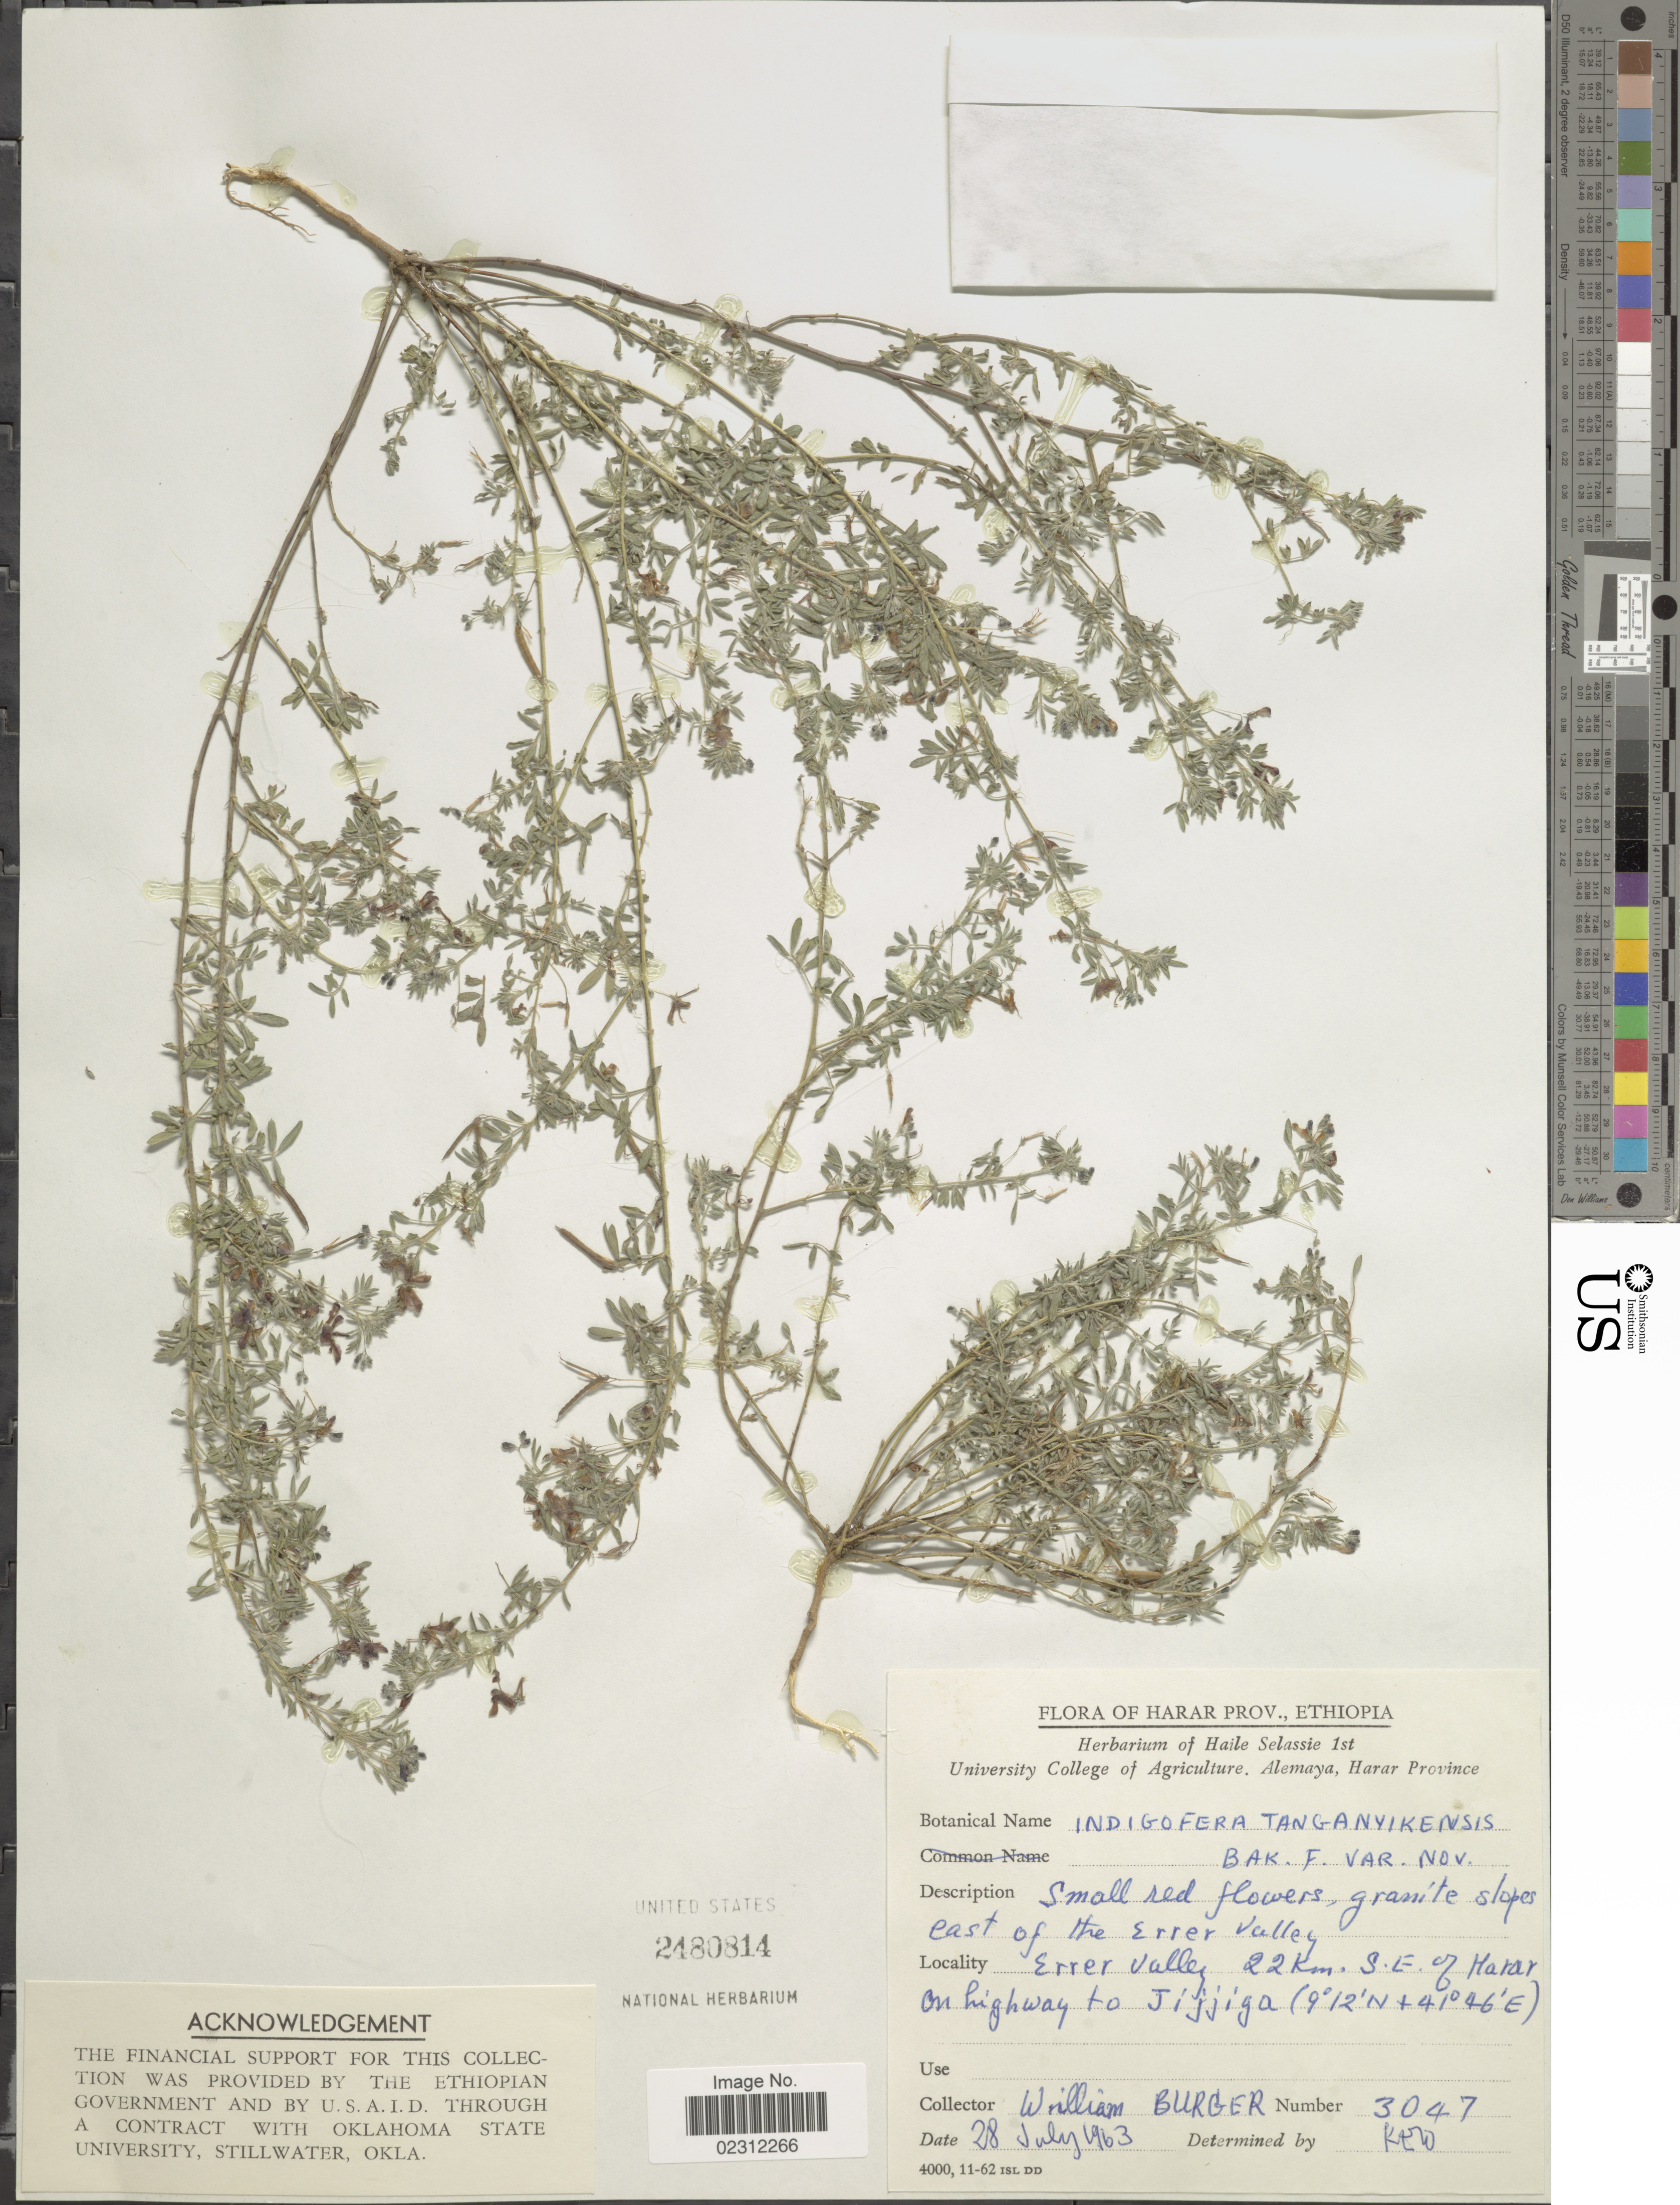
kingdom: Plantae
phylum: Tracheophyta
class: Magnoliopsida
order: Fabales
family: Fabaceae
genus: Indigofera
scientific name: Indigofera tanganyikensis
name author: Baker f.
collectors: W. Burger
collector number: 3047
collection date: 1963-07-28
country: Ethiopia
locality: Harar Prov., Errer Valley, 22 km. S.E. of Harar on highway to Jijjiga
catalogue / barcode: US 2480814